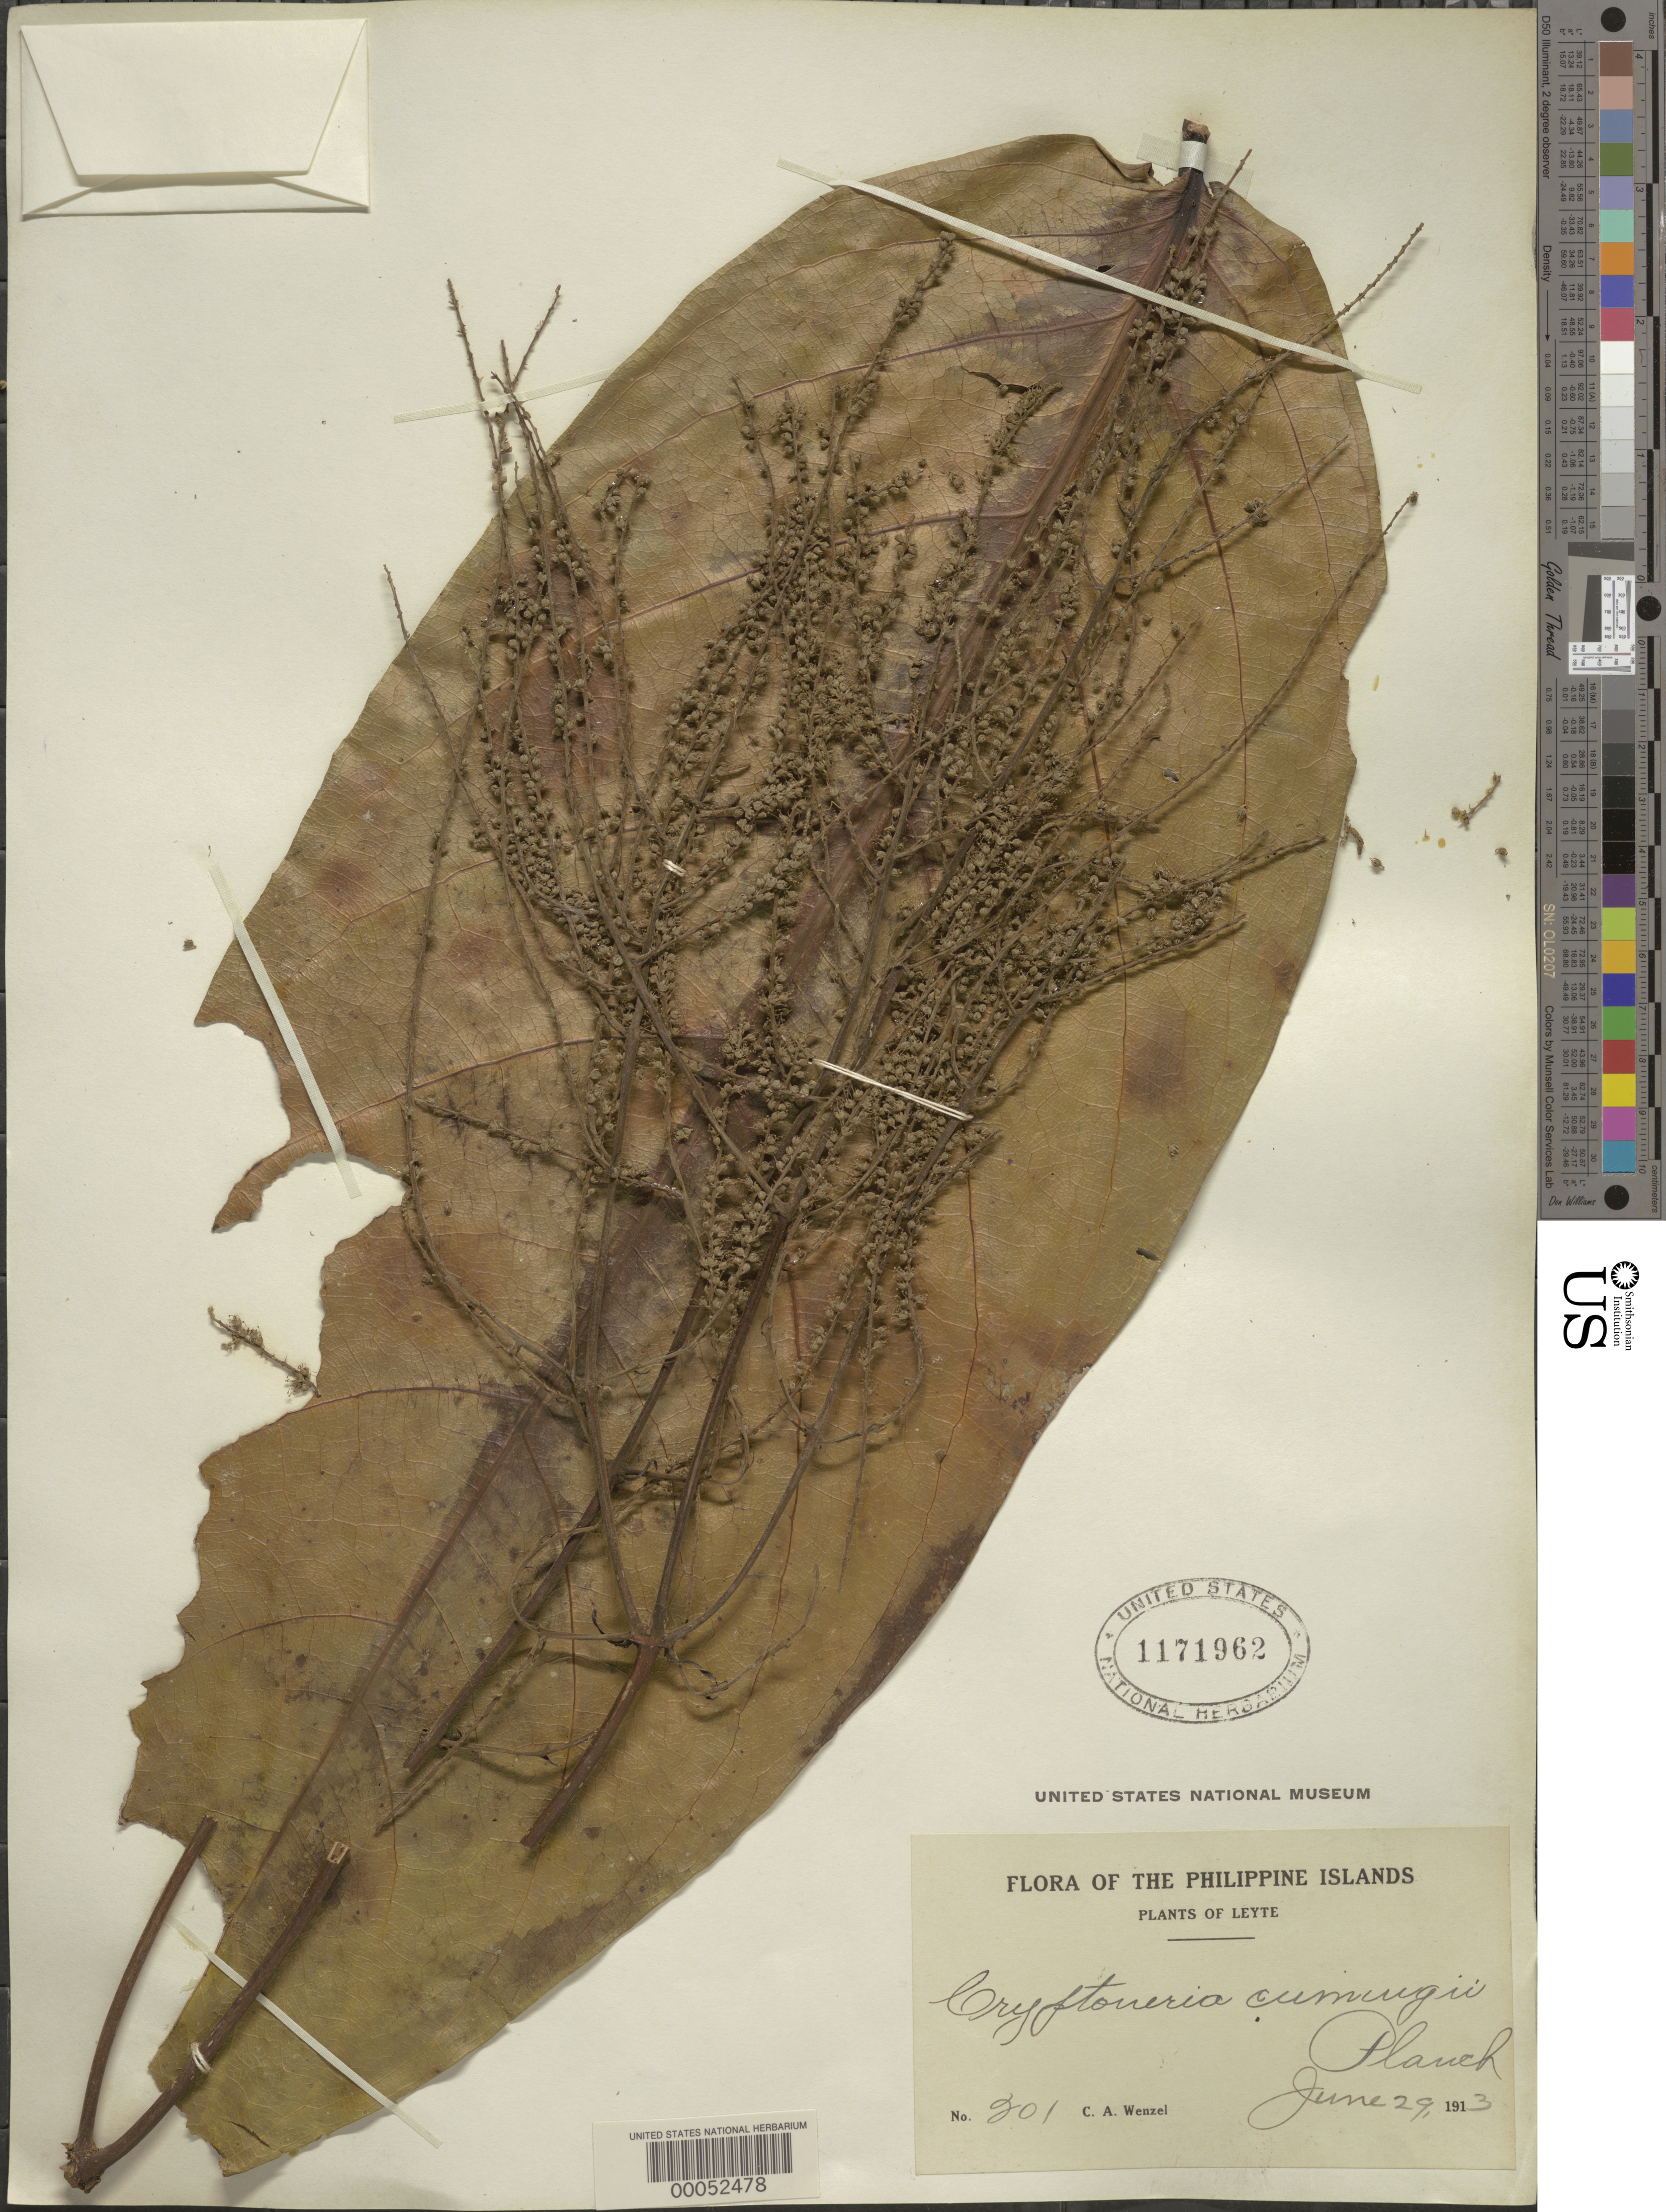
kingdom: Plantae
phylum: Tracheophyta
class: Magnoliopsida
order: Myrtales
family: Crypteroniaceae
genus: Crypteronia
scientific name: Crypteronia cumingii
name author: (Planch.) Endl.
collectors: C. Wenzel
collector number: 201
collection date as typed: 29 Jun 1913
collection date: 1913-06-29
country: Philippines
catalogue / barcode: US 1171962